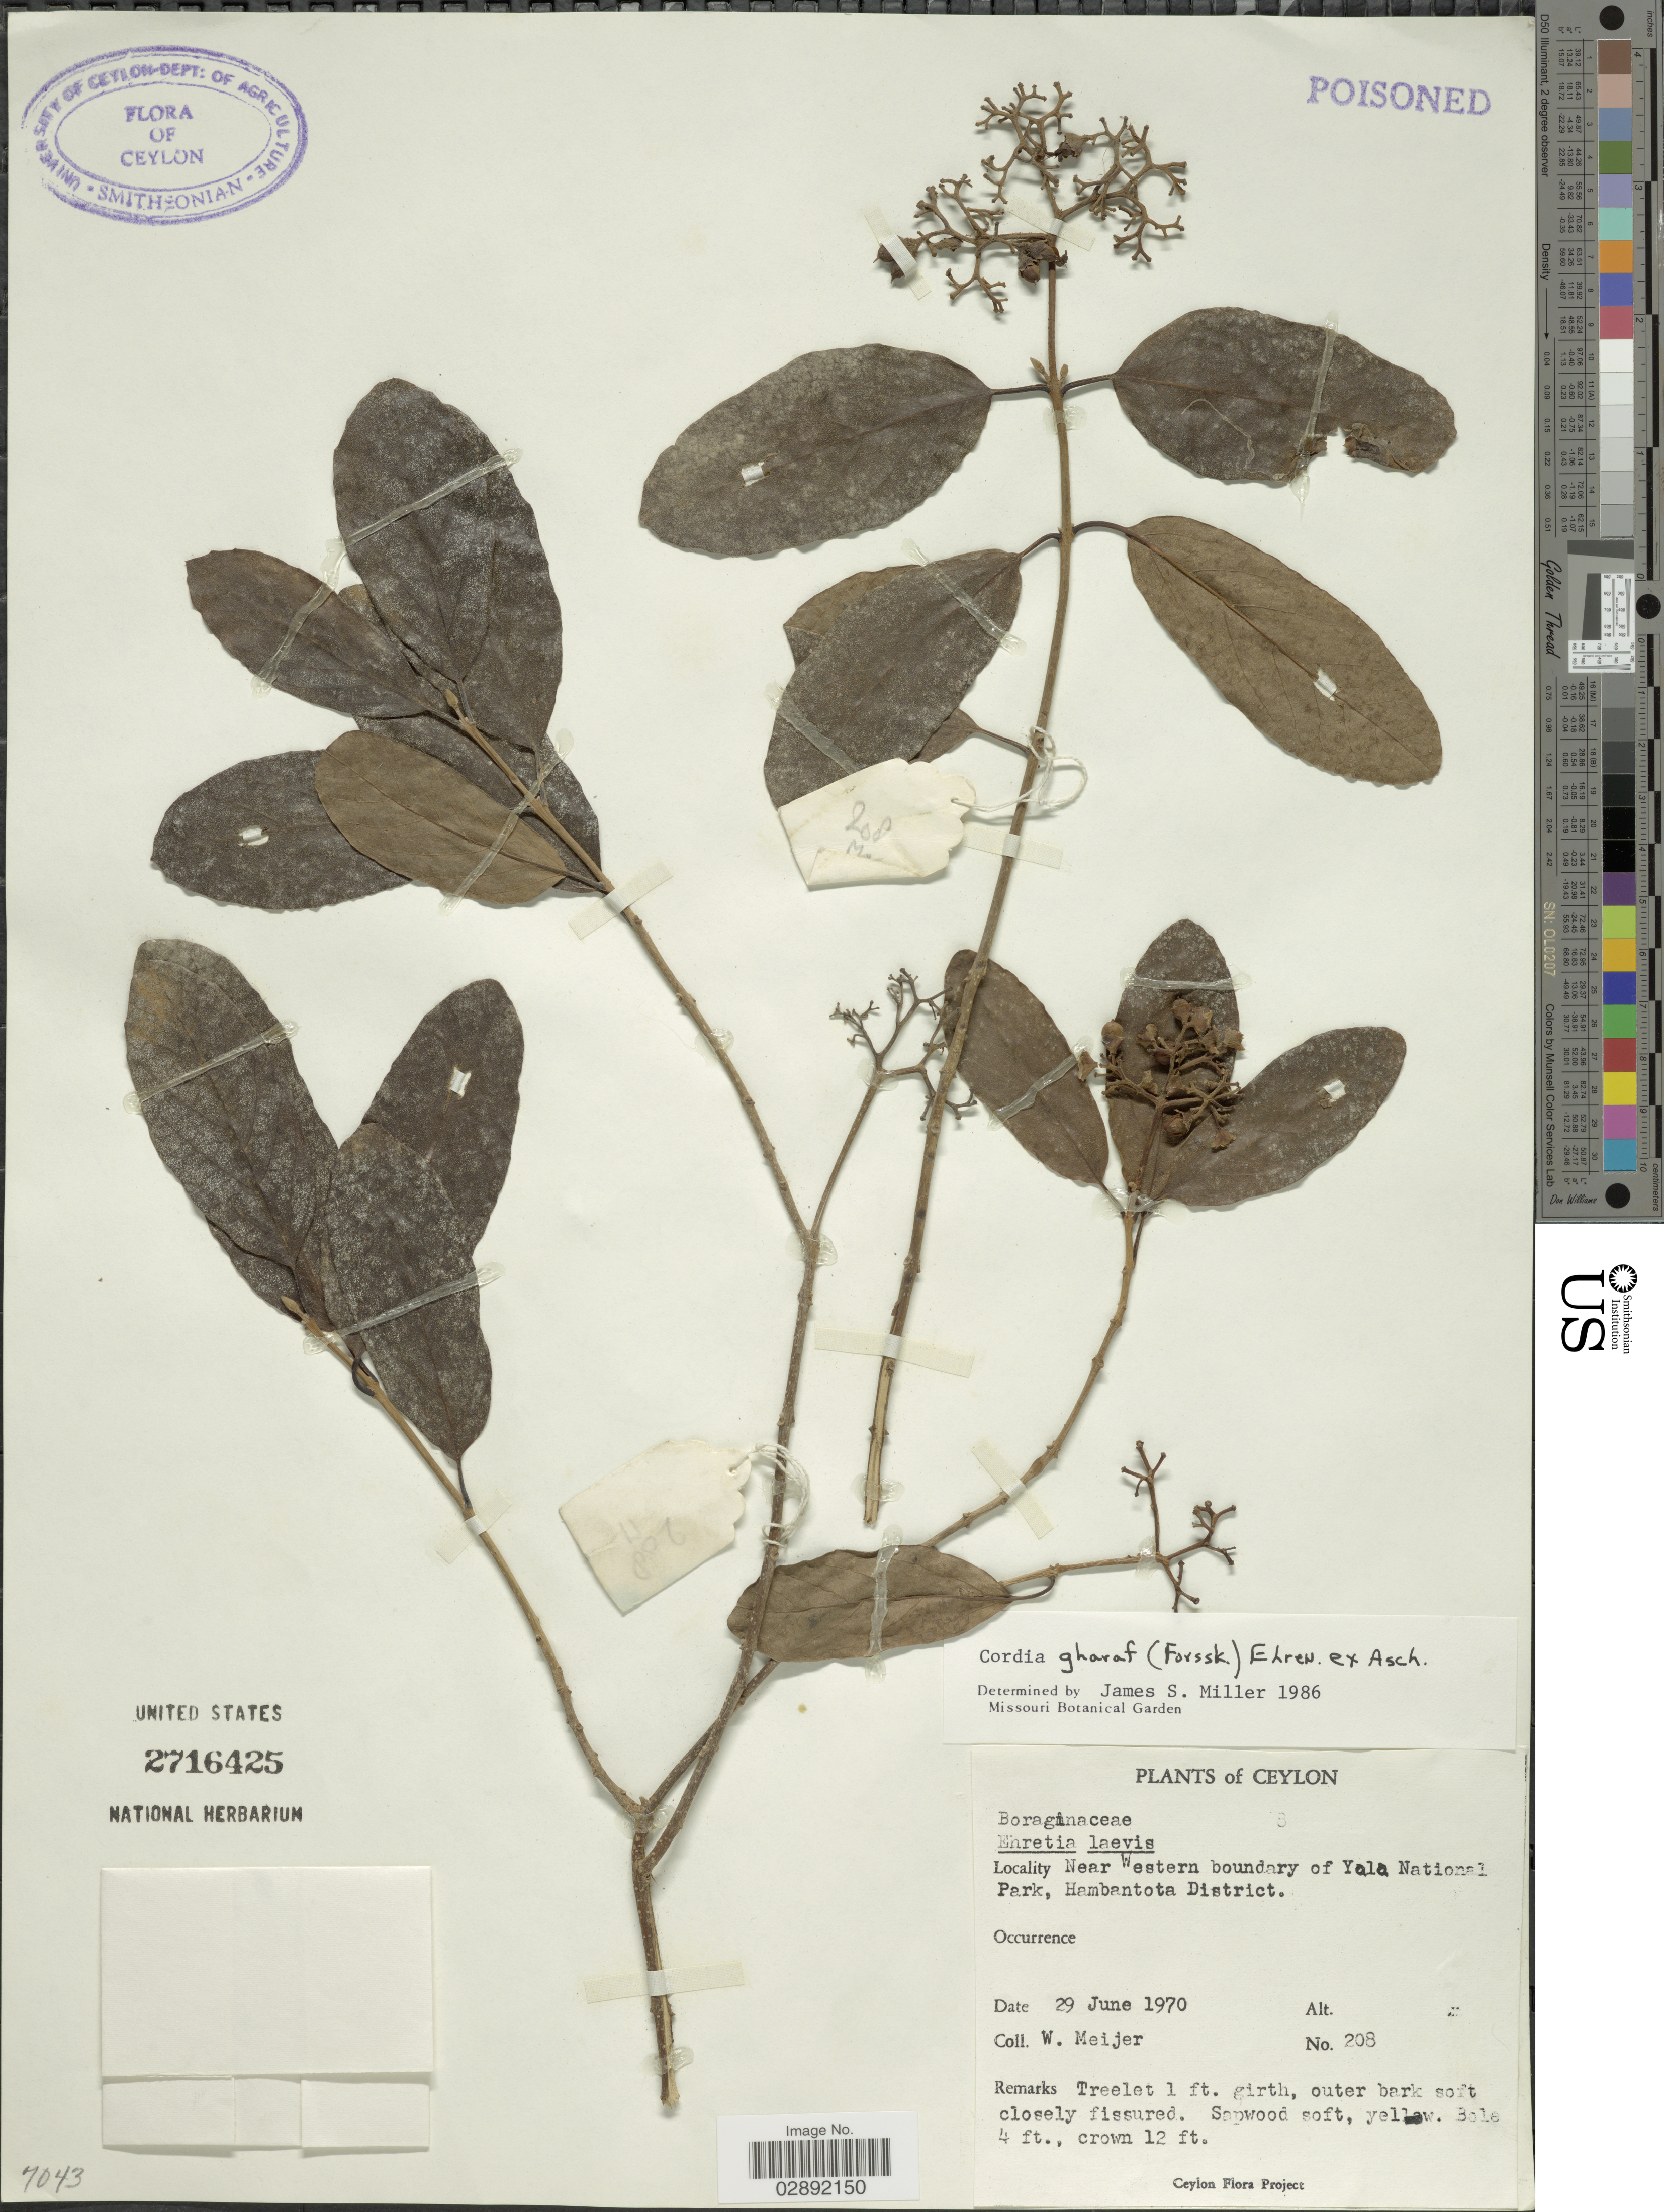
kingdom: Plantae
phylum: Tracheophyta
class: Magnoliopsida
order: Boraginales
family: Cordiaceae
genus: Cordia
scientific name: Cordia gharaf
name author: Ehrenb. ex Asch.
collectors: W. Meijer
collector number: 208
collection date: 1970-06-29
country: Sri Lanka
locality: Ceylon. Near Western boundary of Yala National Park, Hambantota District.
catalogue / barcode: US 2716425